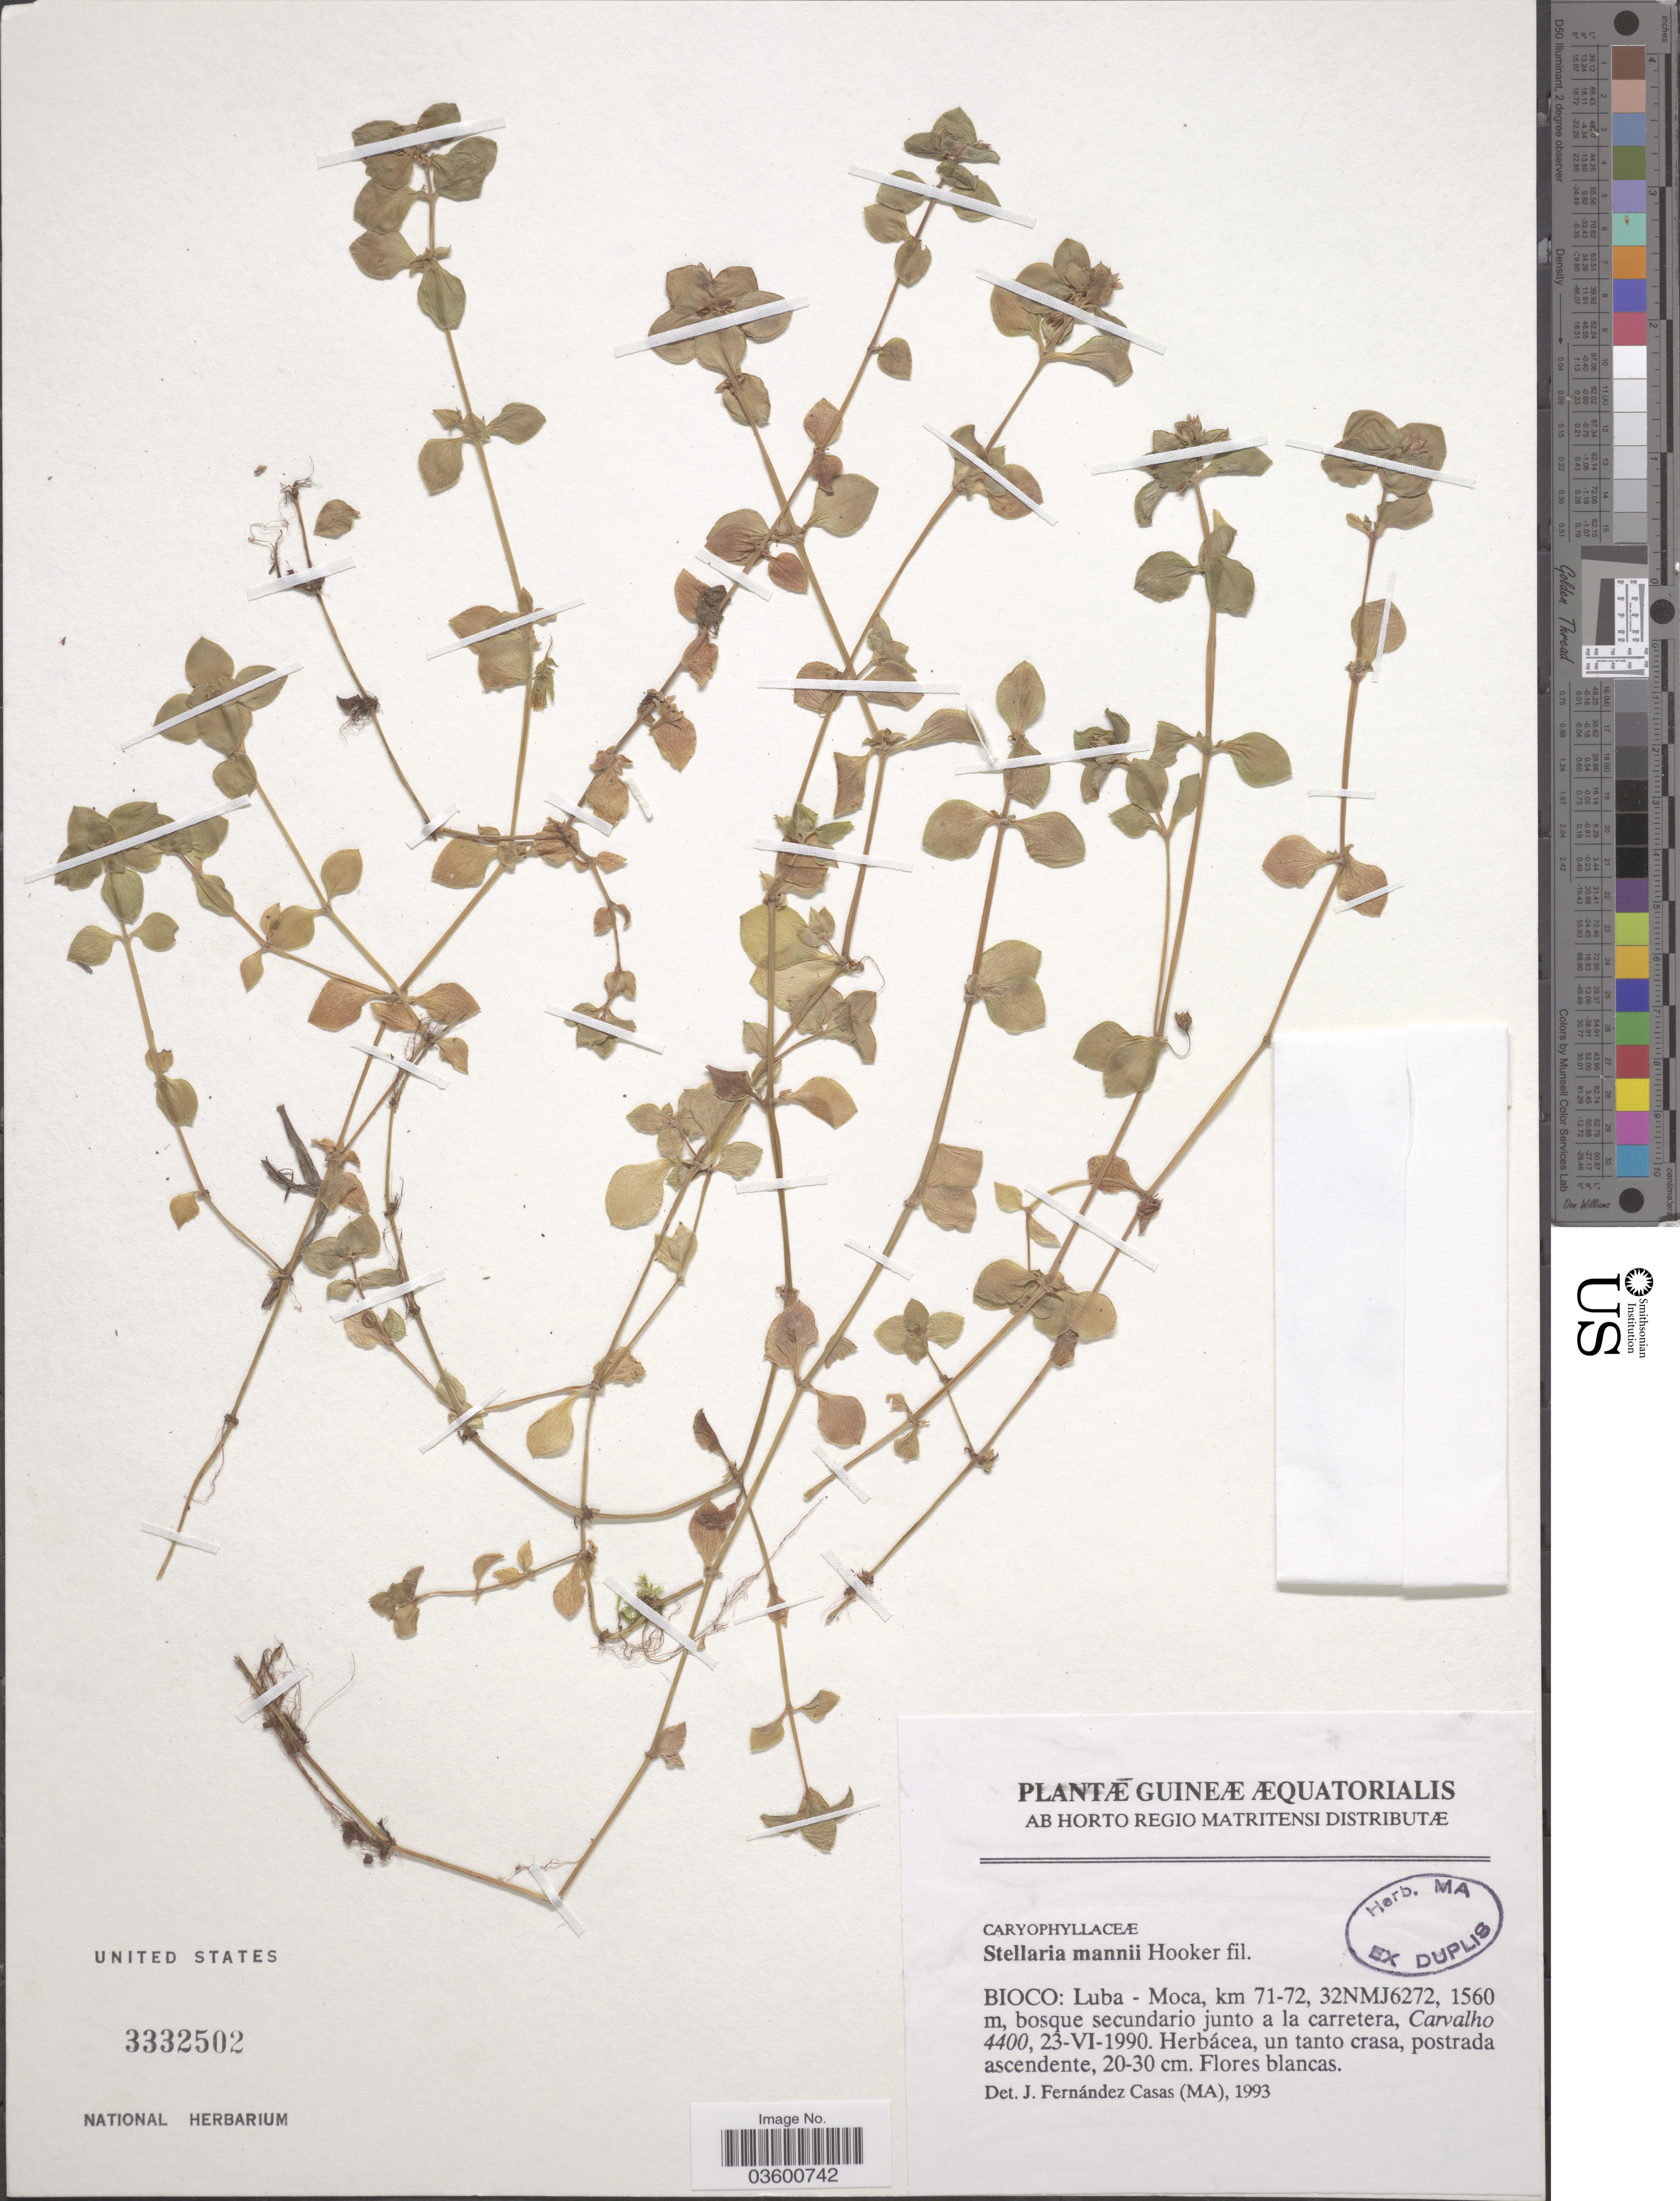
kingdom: Plantae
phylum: Tracheophyta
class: Magnoliopsida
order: Caryophyllales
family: Caryophyllaceae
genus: Stellaria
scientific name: Stellaria mannii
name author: Hook. f.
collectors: Carvalho, --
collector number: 4400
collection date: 1990-06-23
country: Equatorial Guinea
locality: Guineæ Æquatorialis. Bioco: Luba-Moca, km 71-72, 32NMJ6272.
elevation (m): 1560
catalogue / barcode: US 3332502